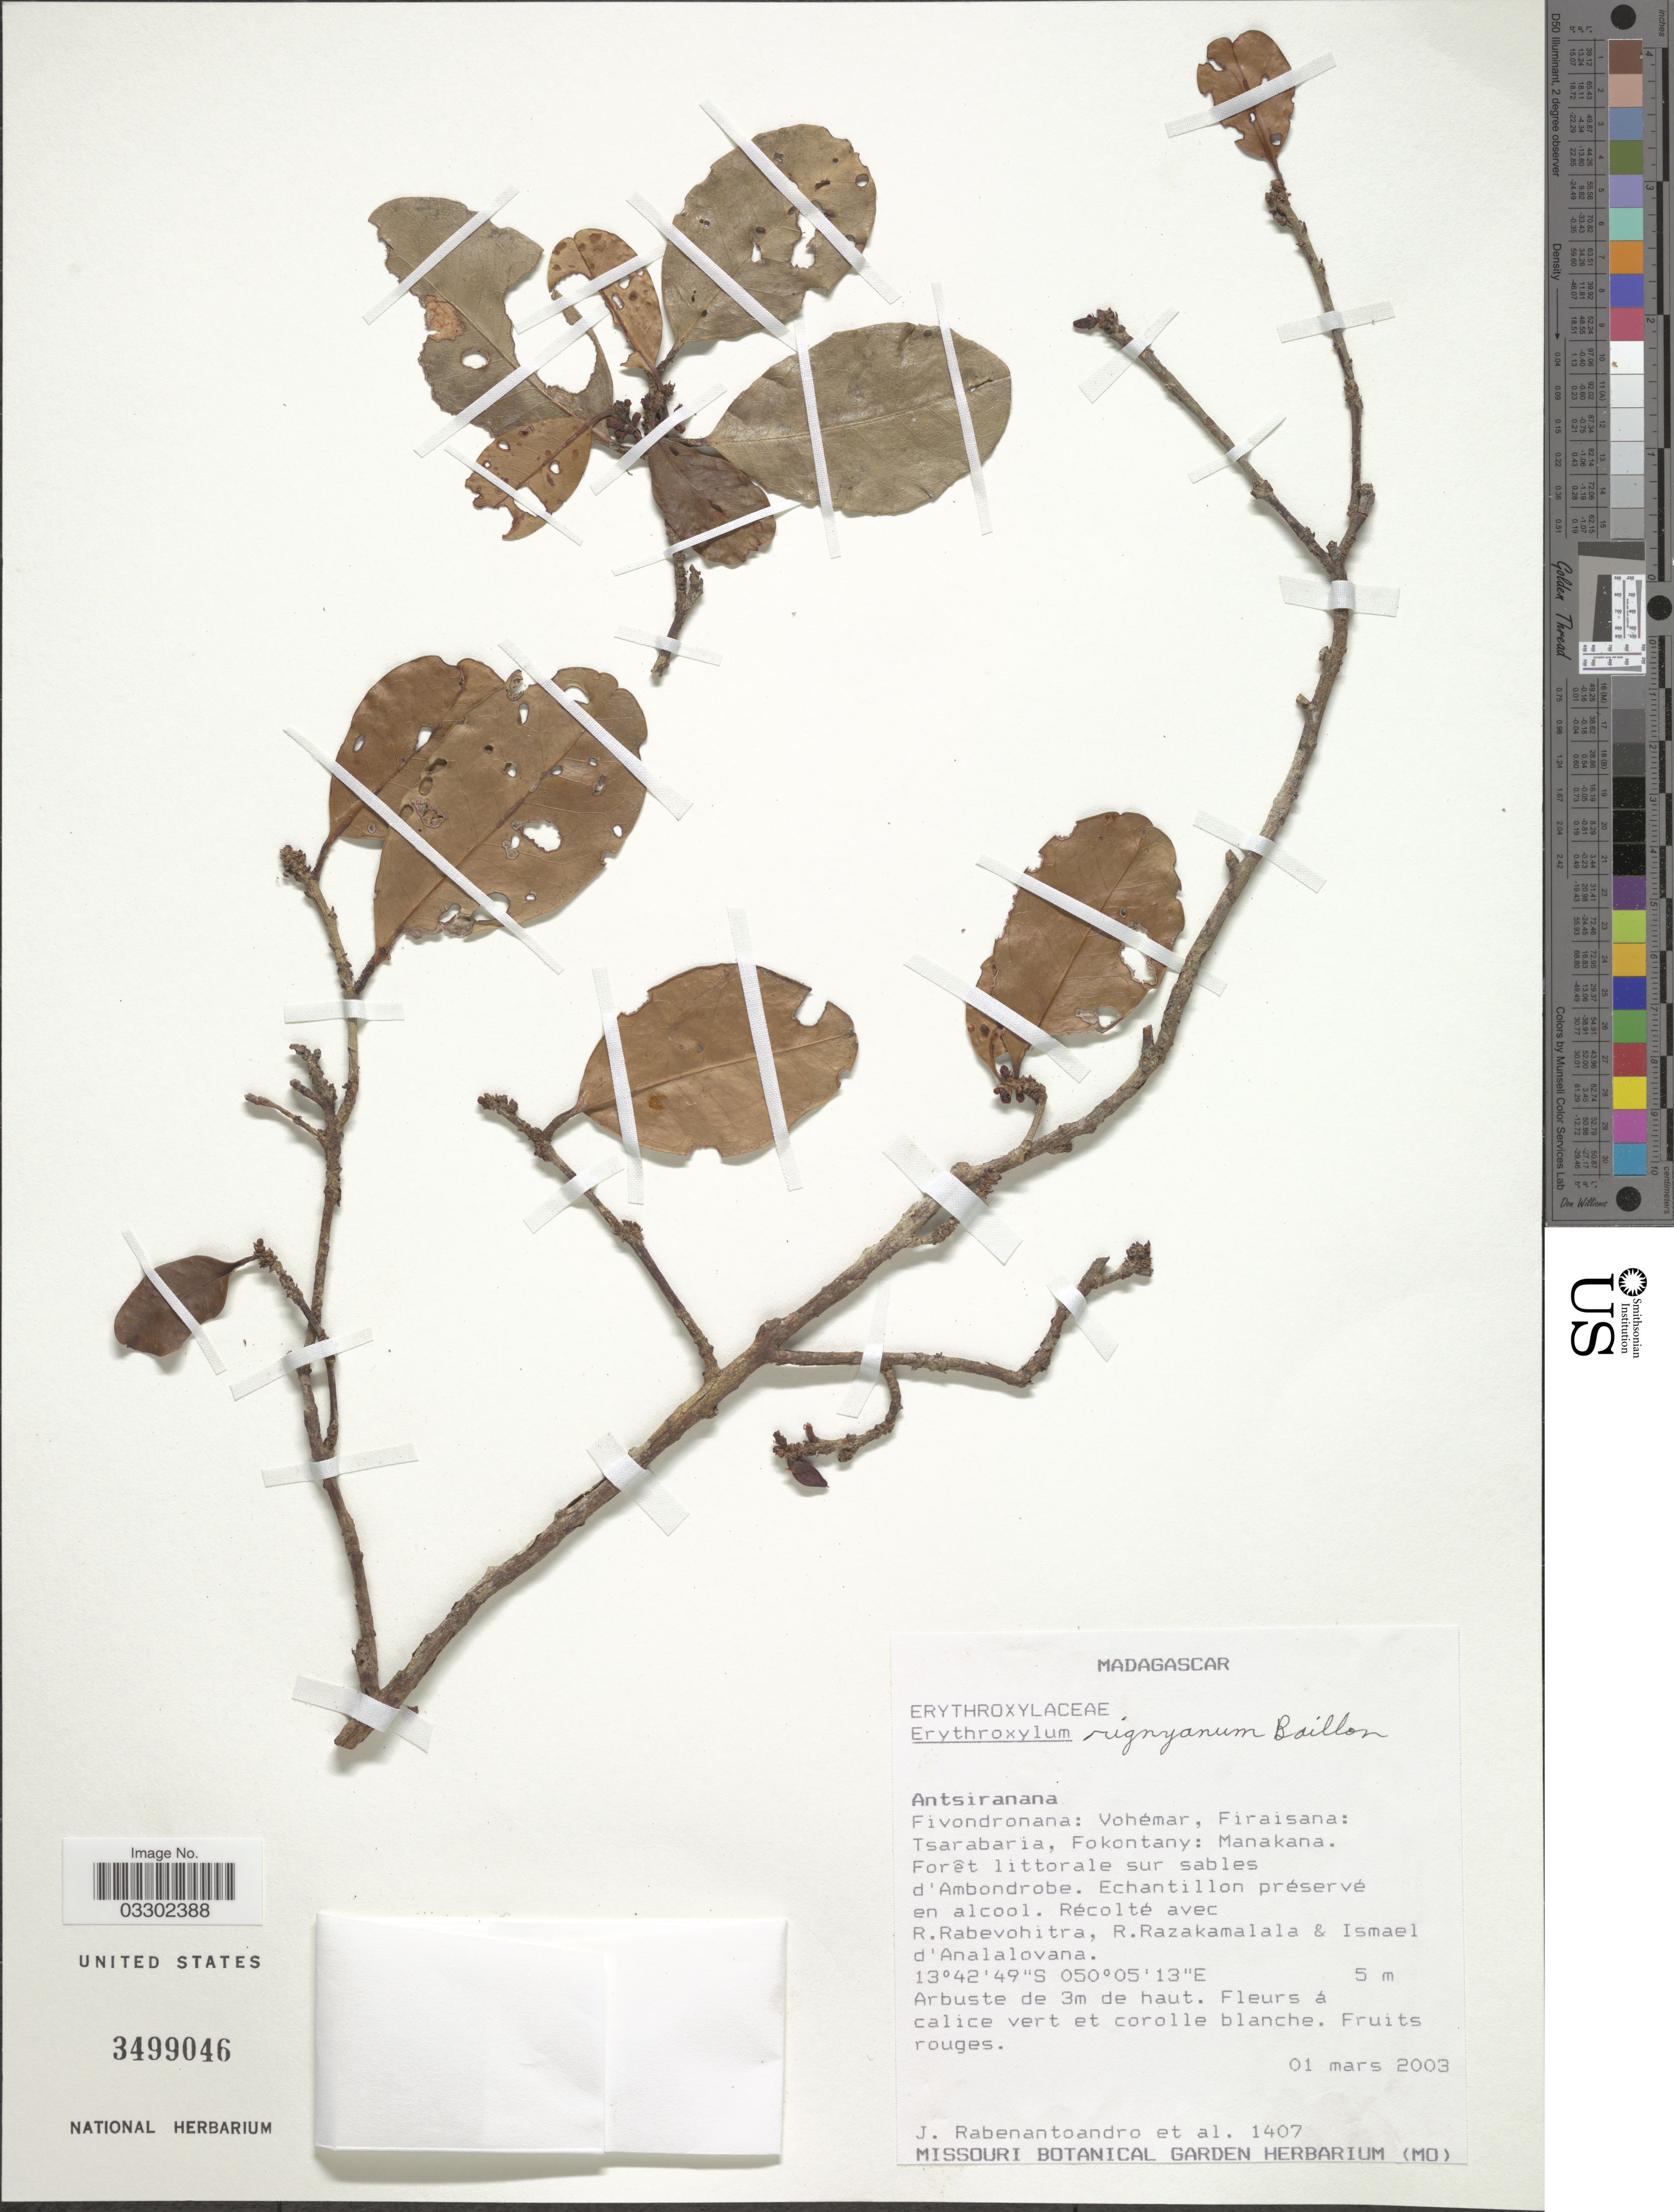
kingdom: Plantae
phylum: Tracheophyta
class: Magnoliopsida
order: Malpighiales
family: Erythroxylaceae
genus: Erythroxylum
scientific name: Erythroxylum rignyanum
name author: Baill.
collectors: J. Rabenantoandro, R. Rabevohitra, R. Razakamalala & I. D'Analovana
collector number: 1407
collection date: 2003-03-01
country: Madagascar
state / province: Sava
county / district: Vohémar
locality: Fivondronana: Vohémar, Firaisana: Tsarabaria, Fokontany: Manakana. Forêt littorale sur sables d'Ambondrobe.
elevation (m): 5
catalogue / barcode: US 3499046